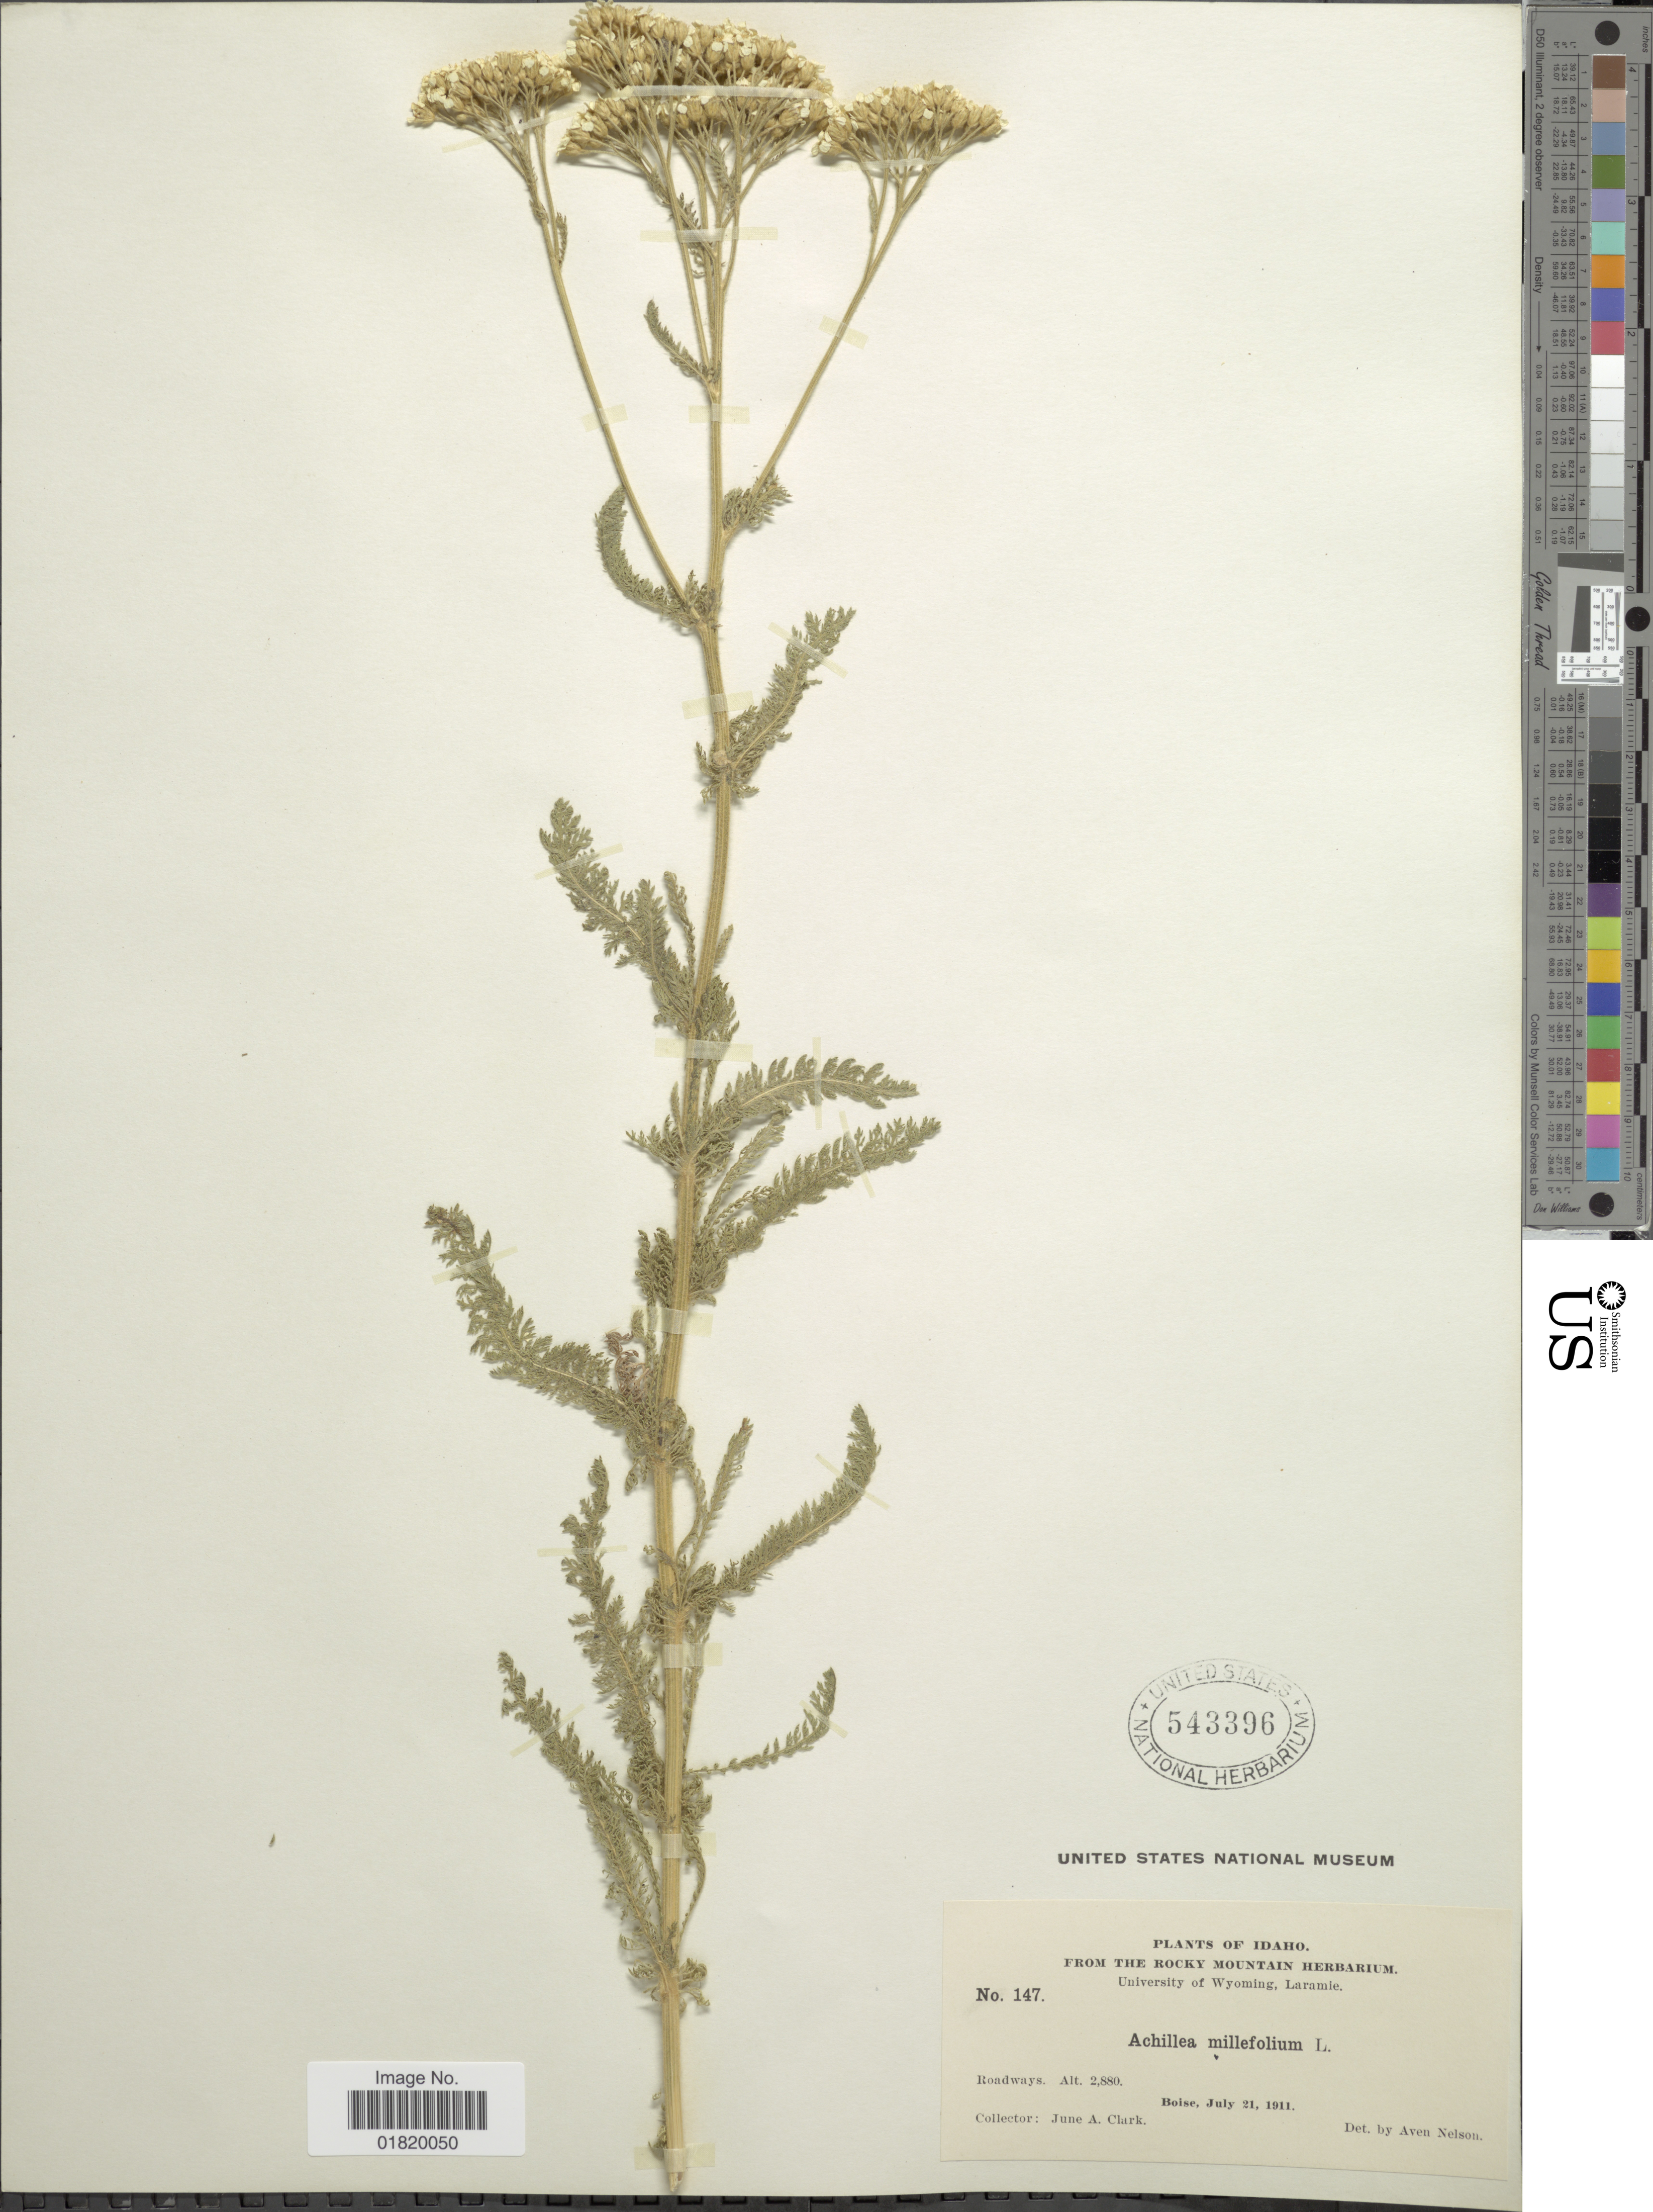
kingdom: Plantae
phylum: Tracheophyta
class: Magnoliopsida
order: Asterales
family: Asteraceae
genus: Achillea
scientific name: Achillea lanulosa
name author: Nutt.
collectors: J. A. Clark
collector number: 147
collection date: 1911-07-21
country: United States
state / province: Idaho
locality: Boise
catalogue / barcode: US 543396